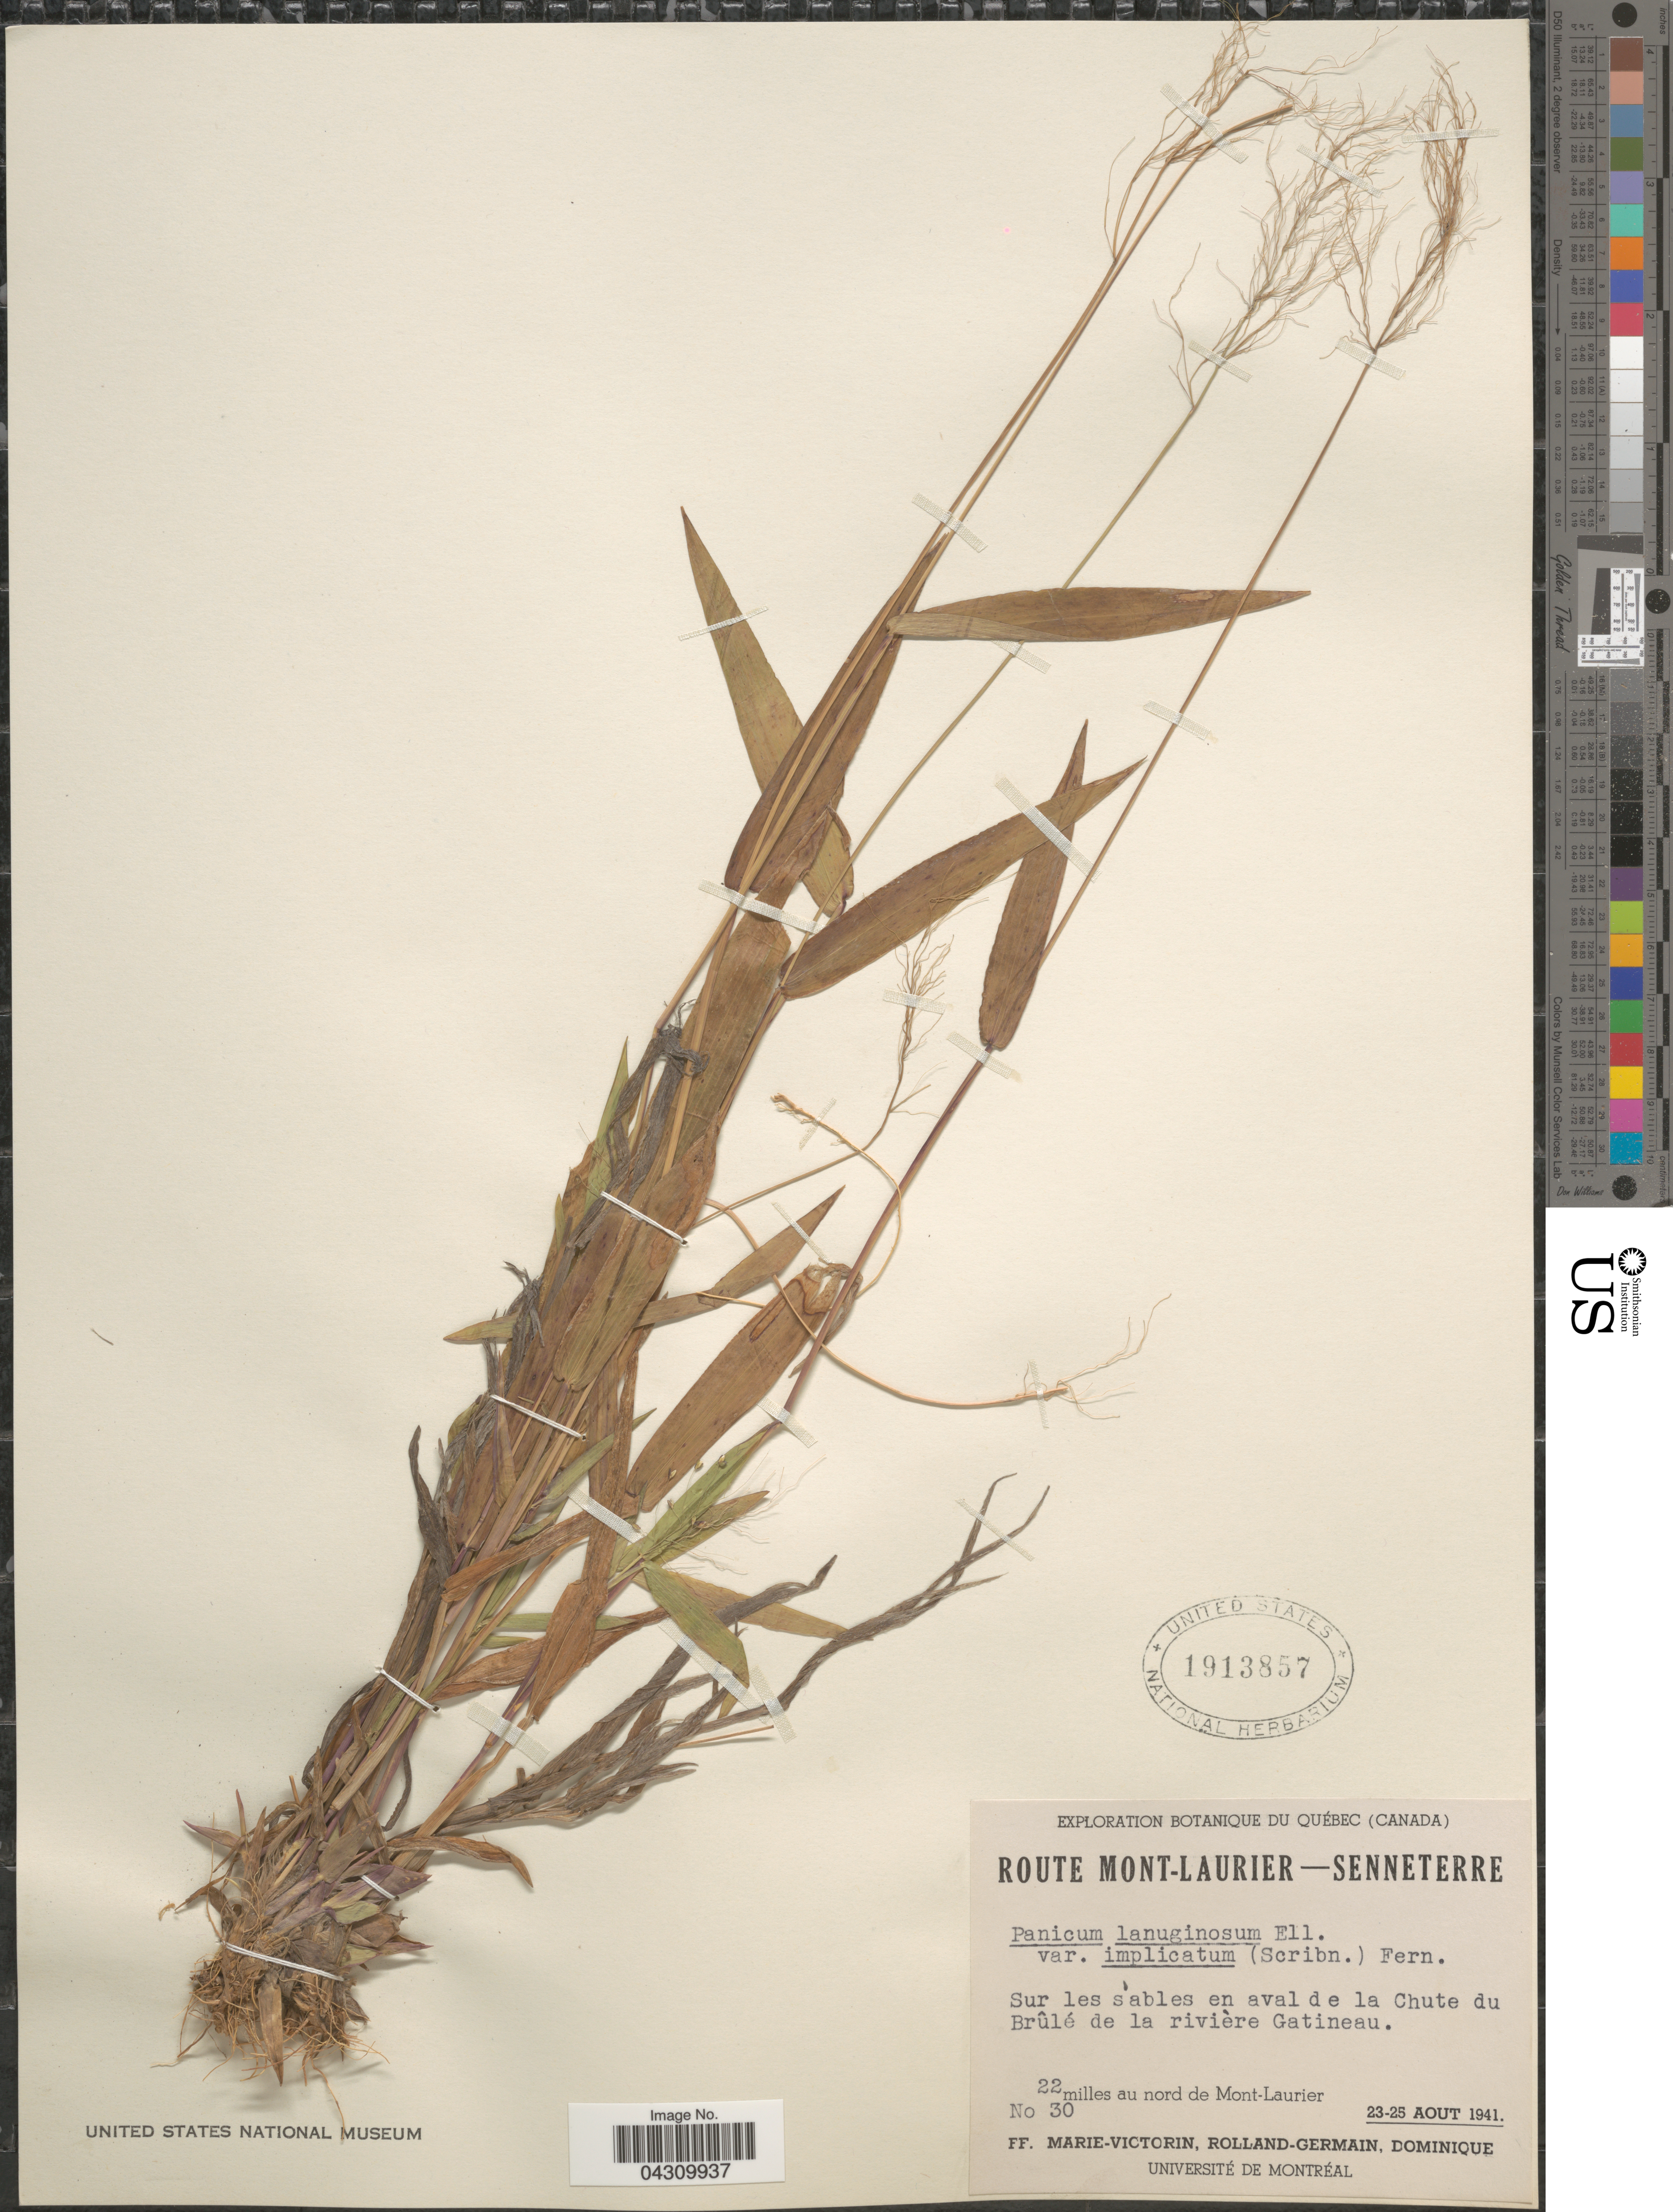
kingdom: Plantae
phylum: Tracheophyta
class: Liliopsida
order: Poales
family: Poaceae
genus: Dichanthelium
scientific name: Dichanthelium acuminatum var. acuminatum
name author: (Sw.) Gould & C.A. Clark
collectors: F. Marie-Victorin, Rolland-Germain & Dominique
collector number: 30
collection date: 1941-08-23/1941-08-25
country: Canada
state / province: Quebec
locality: Exploration Botanique du Québec (Canada). Route Mont-Laurier-Senneterre. Sur les sables en aval de la Chute du Brûlé de la rivière Gatineau. 22 miles au nord de Mont-Laurier.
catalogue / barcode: US 1913857